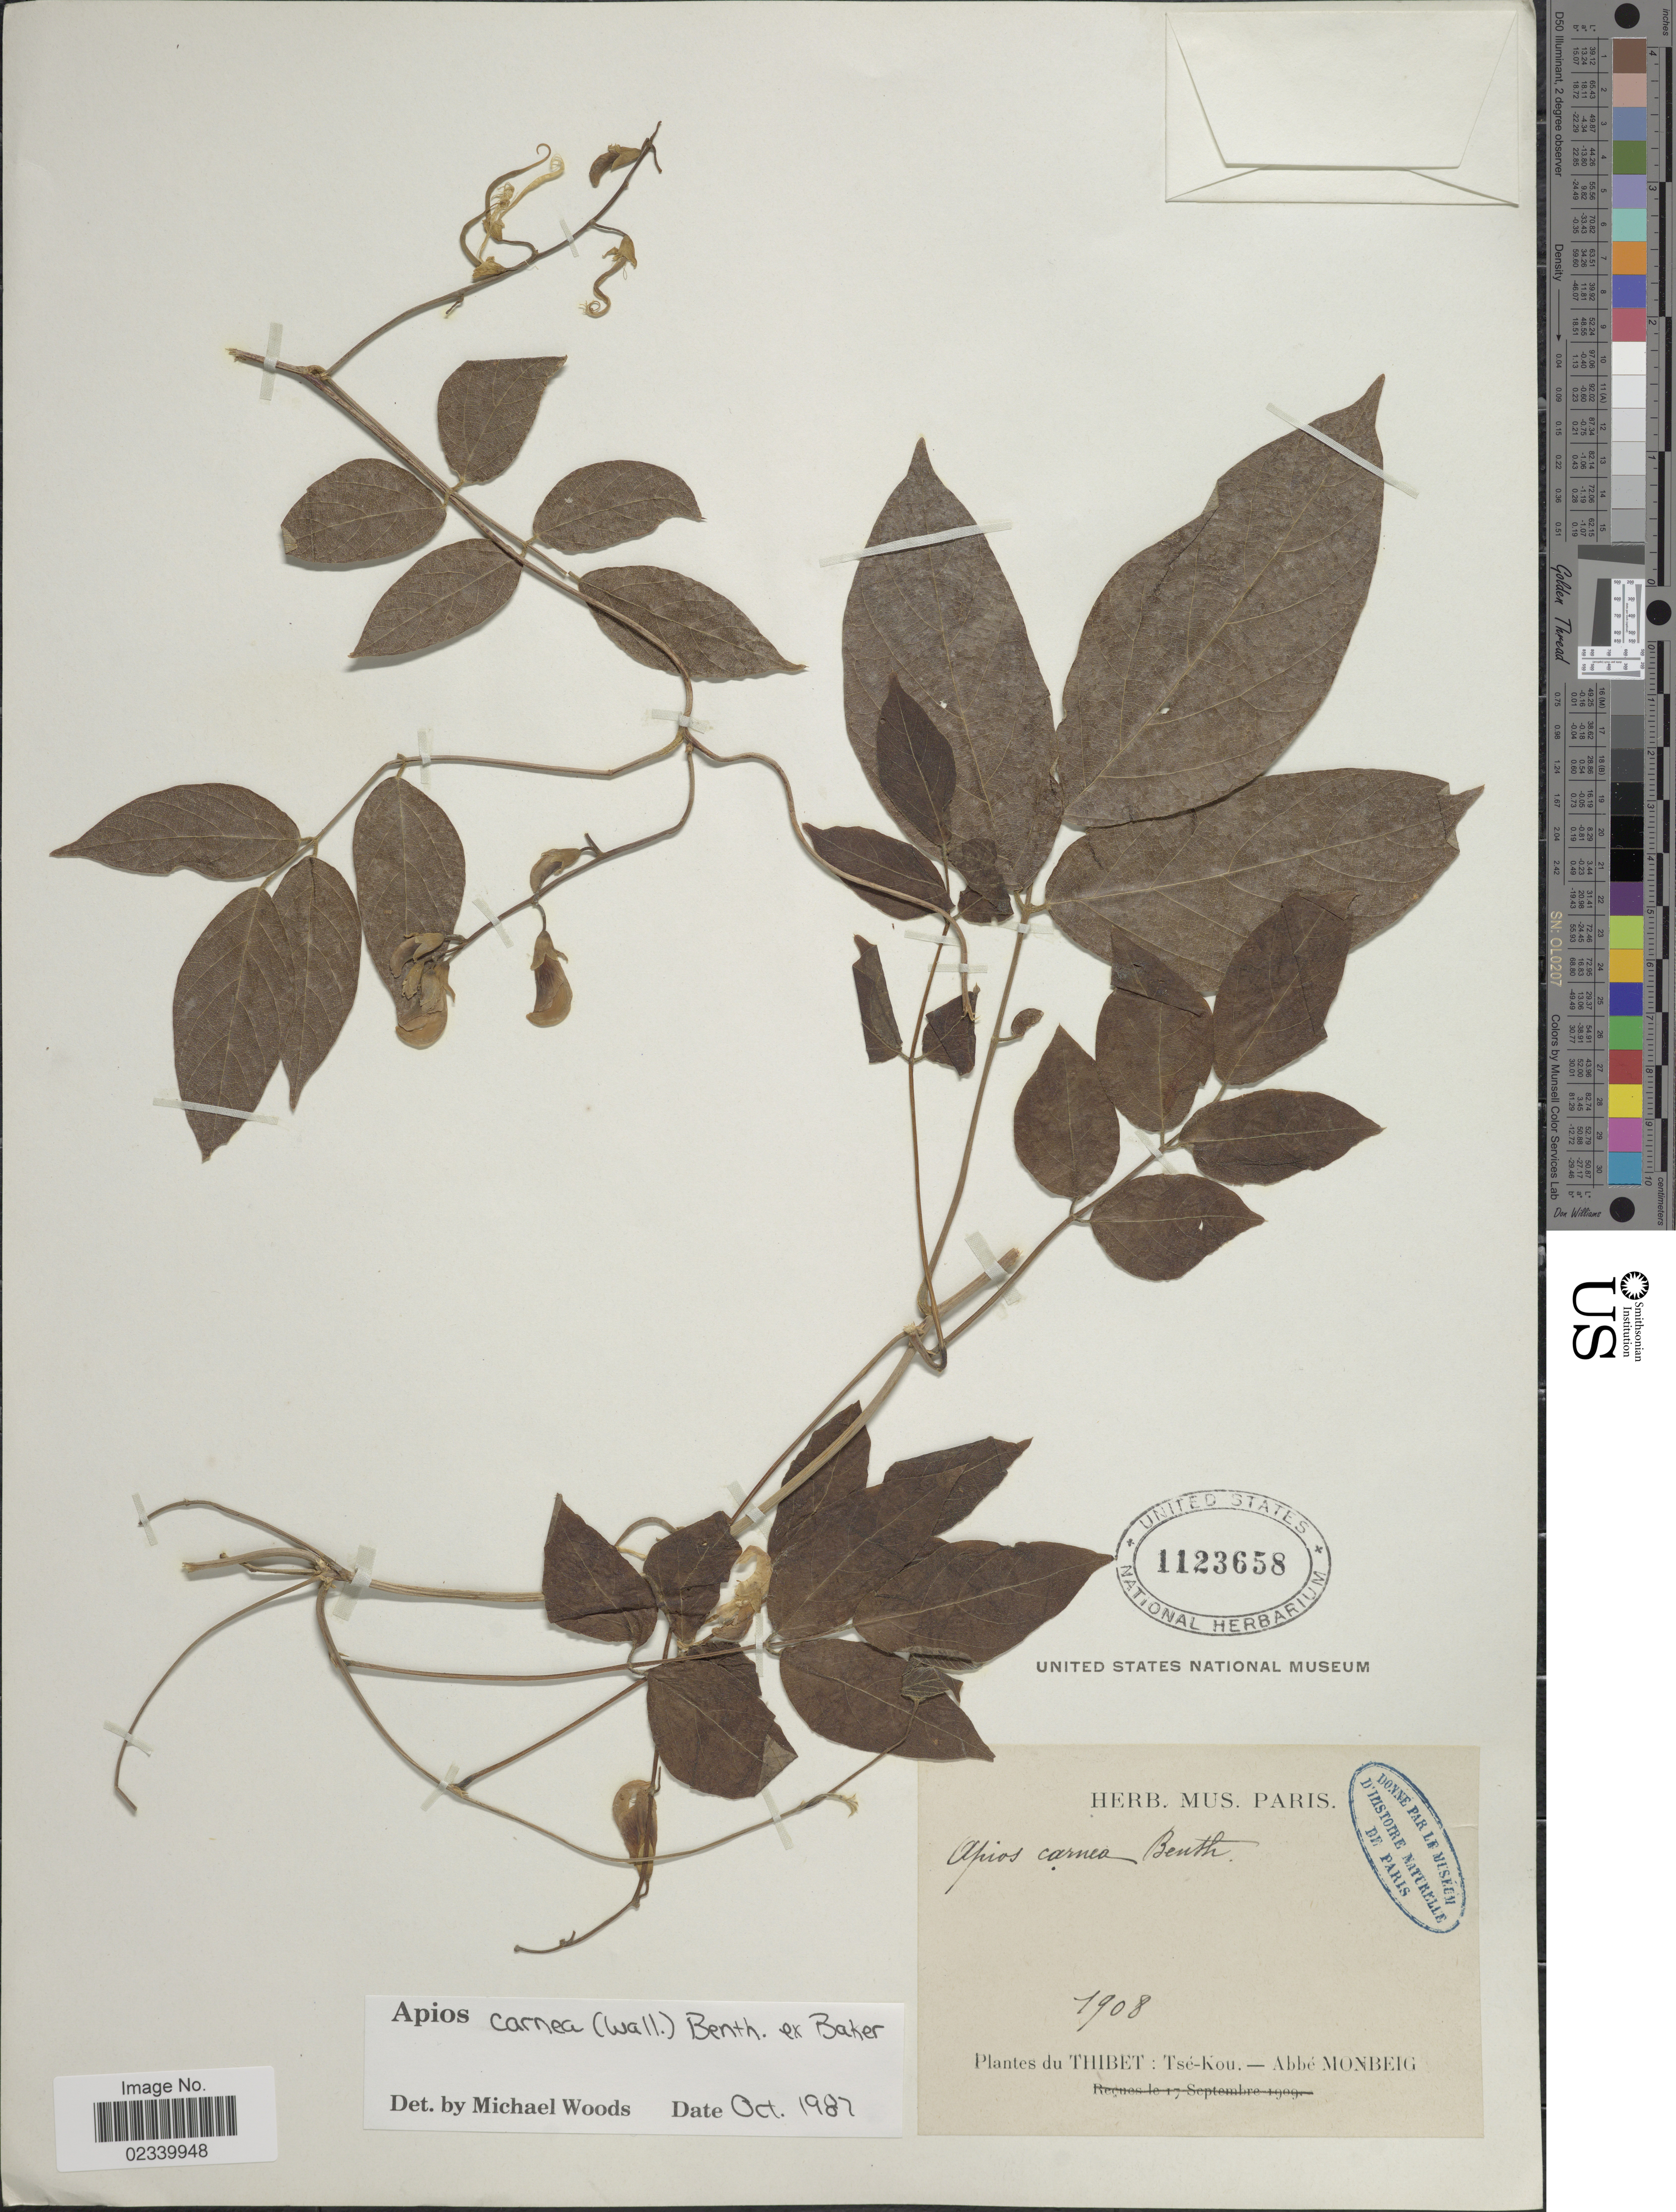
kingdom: Plantae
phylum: Tracheophyta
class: Magnoliopsida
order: Fabales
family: Fabaceae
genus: Apios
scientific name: Apios carnea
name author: (Wall.) Benth. ex Baker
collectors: A. Monbeig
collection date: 1908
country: China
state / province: Xizang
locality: Thibet: Tsé-Kou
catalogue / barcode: US 1123658